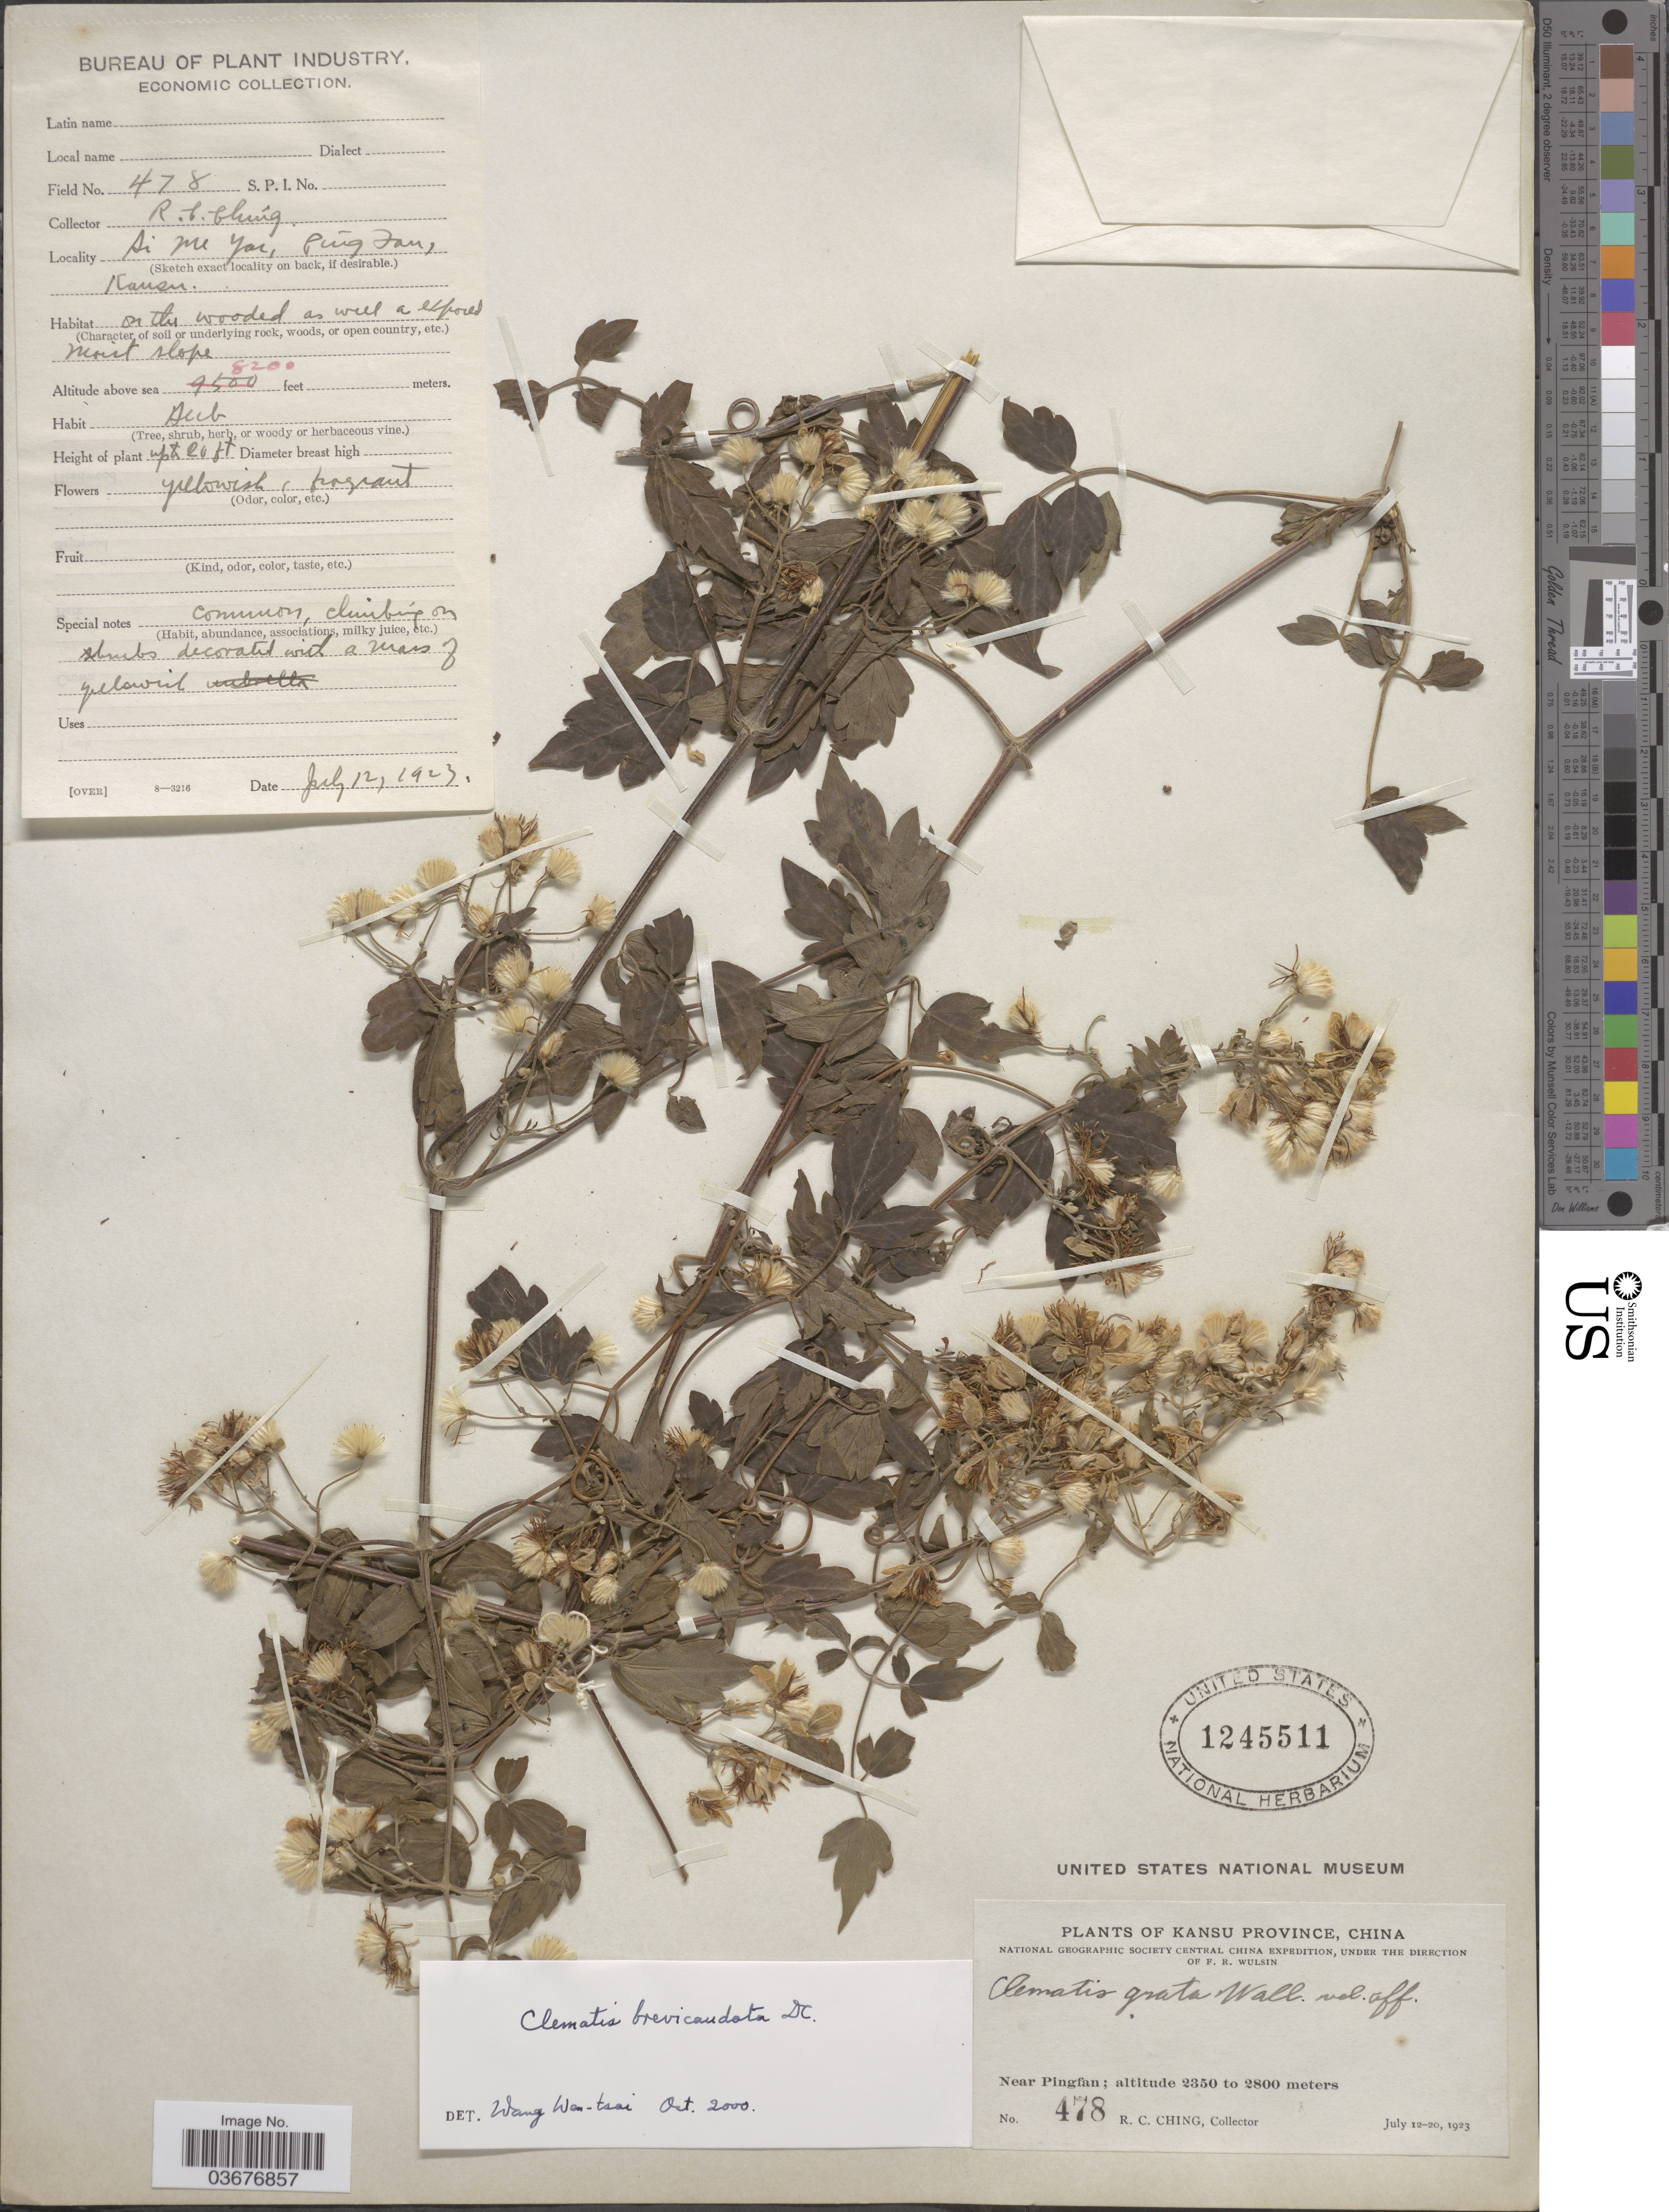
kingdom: Plantae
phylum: Tracheophyta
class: Magnoliopsida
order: Ranunculales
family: Ranunculaceae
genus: Clematis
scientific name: Clematis brevicaudata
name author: DC.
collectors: R. C. Ching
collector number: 478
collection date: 1923-07-12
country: China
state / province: Gansu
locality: Si pu [interpreted] Yai [interpreted], Ping Fan, Kansu. Kansu Province. Central China. Near Pingfan.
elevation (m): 2499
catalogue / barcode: US 1245511